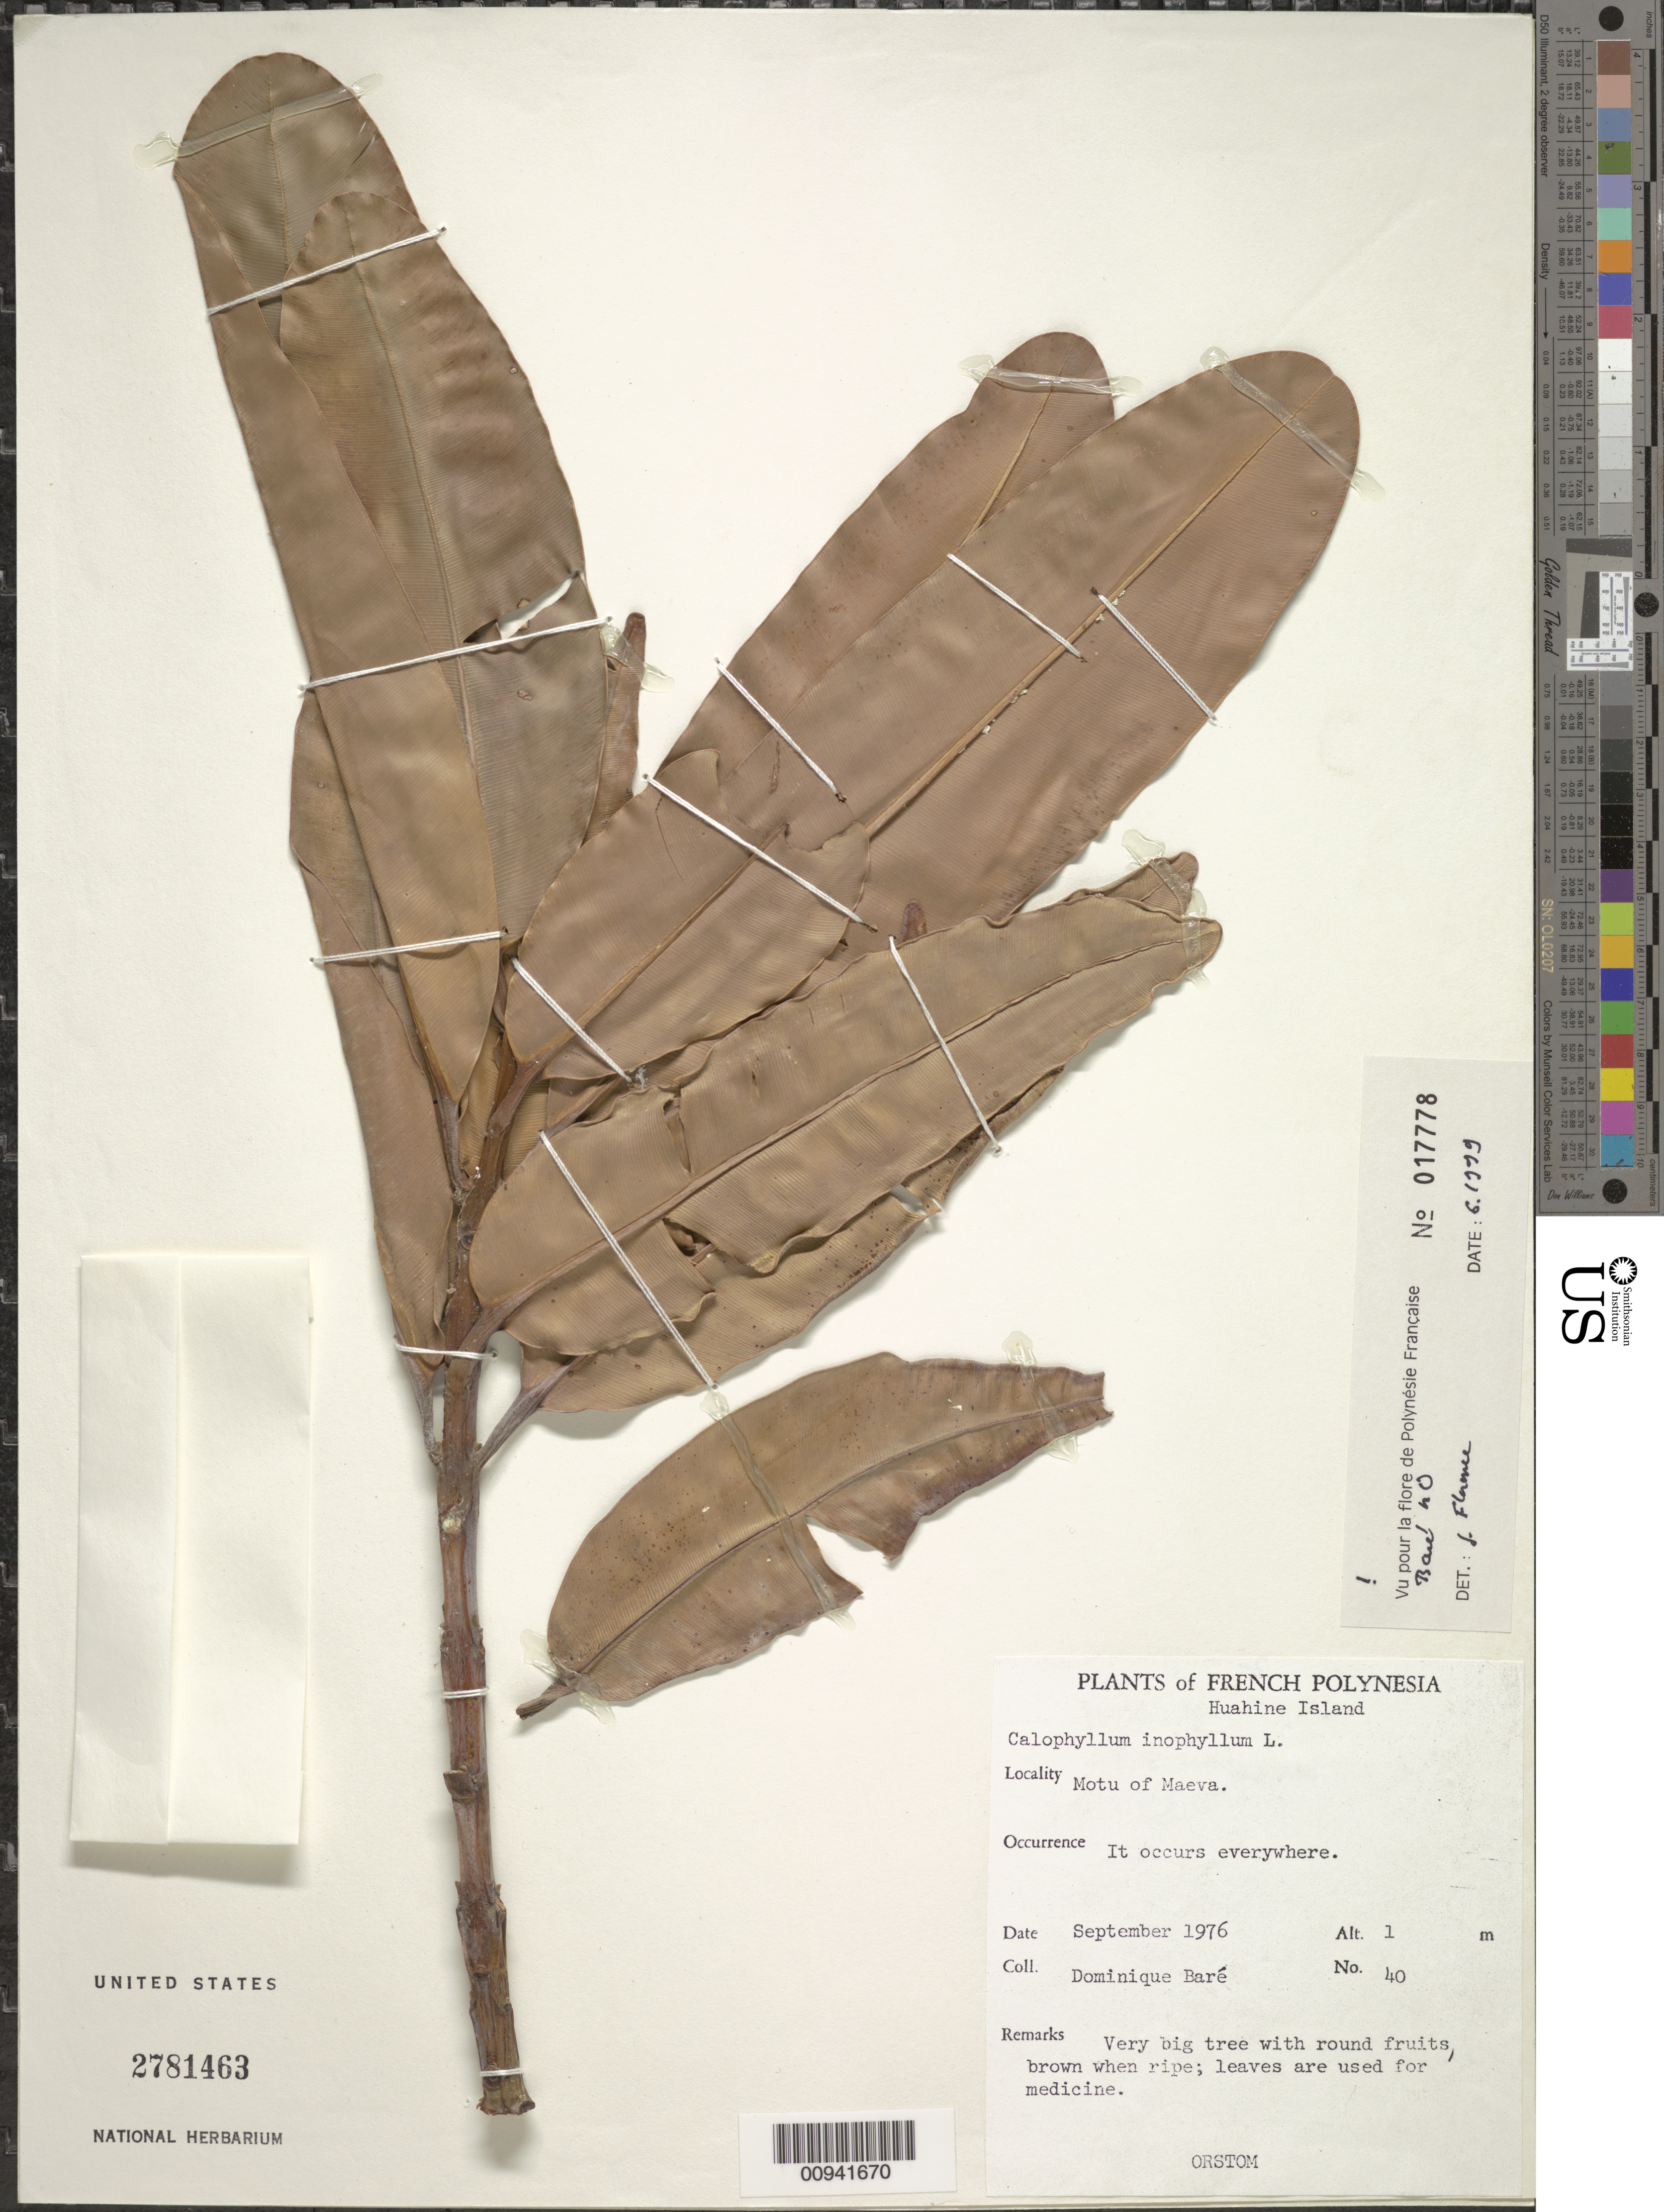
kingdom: Plantae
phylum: Tracheophyta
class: Magnoliopsida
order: Malpighiales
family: Calophyllaceae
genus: Calophyllum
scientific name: Calophyllum inophyllum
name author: L.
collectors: D. Baré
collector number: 40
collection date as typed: Sep 1976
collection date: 1976-09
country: French Polynesia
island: Huahine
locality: Motu of Maeva.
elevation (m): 1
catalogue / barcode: US 2781463